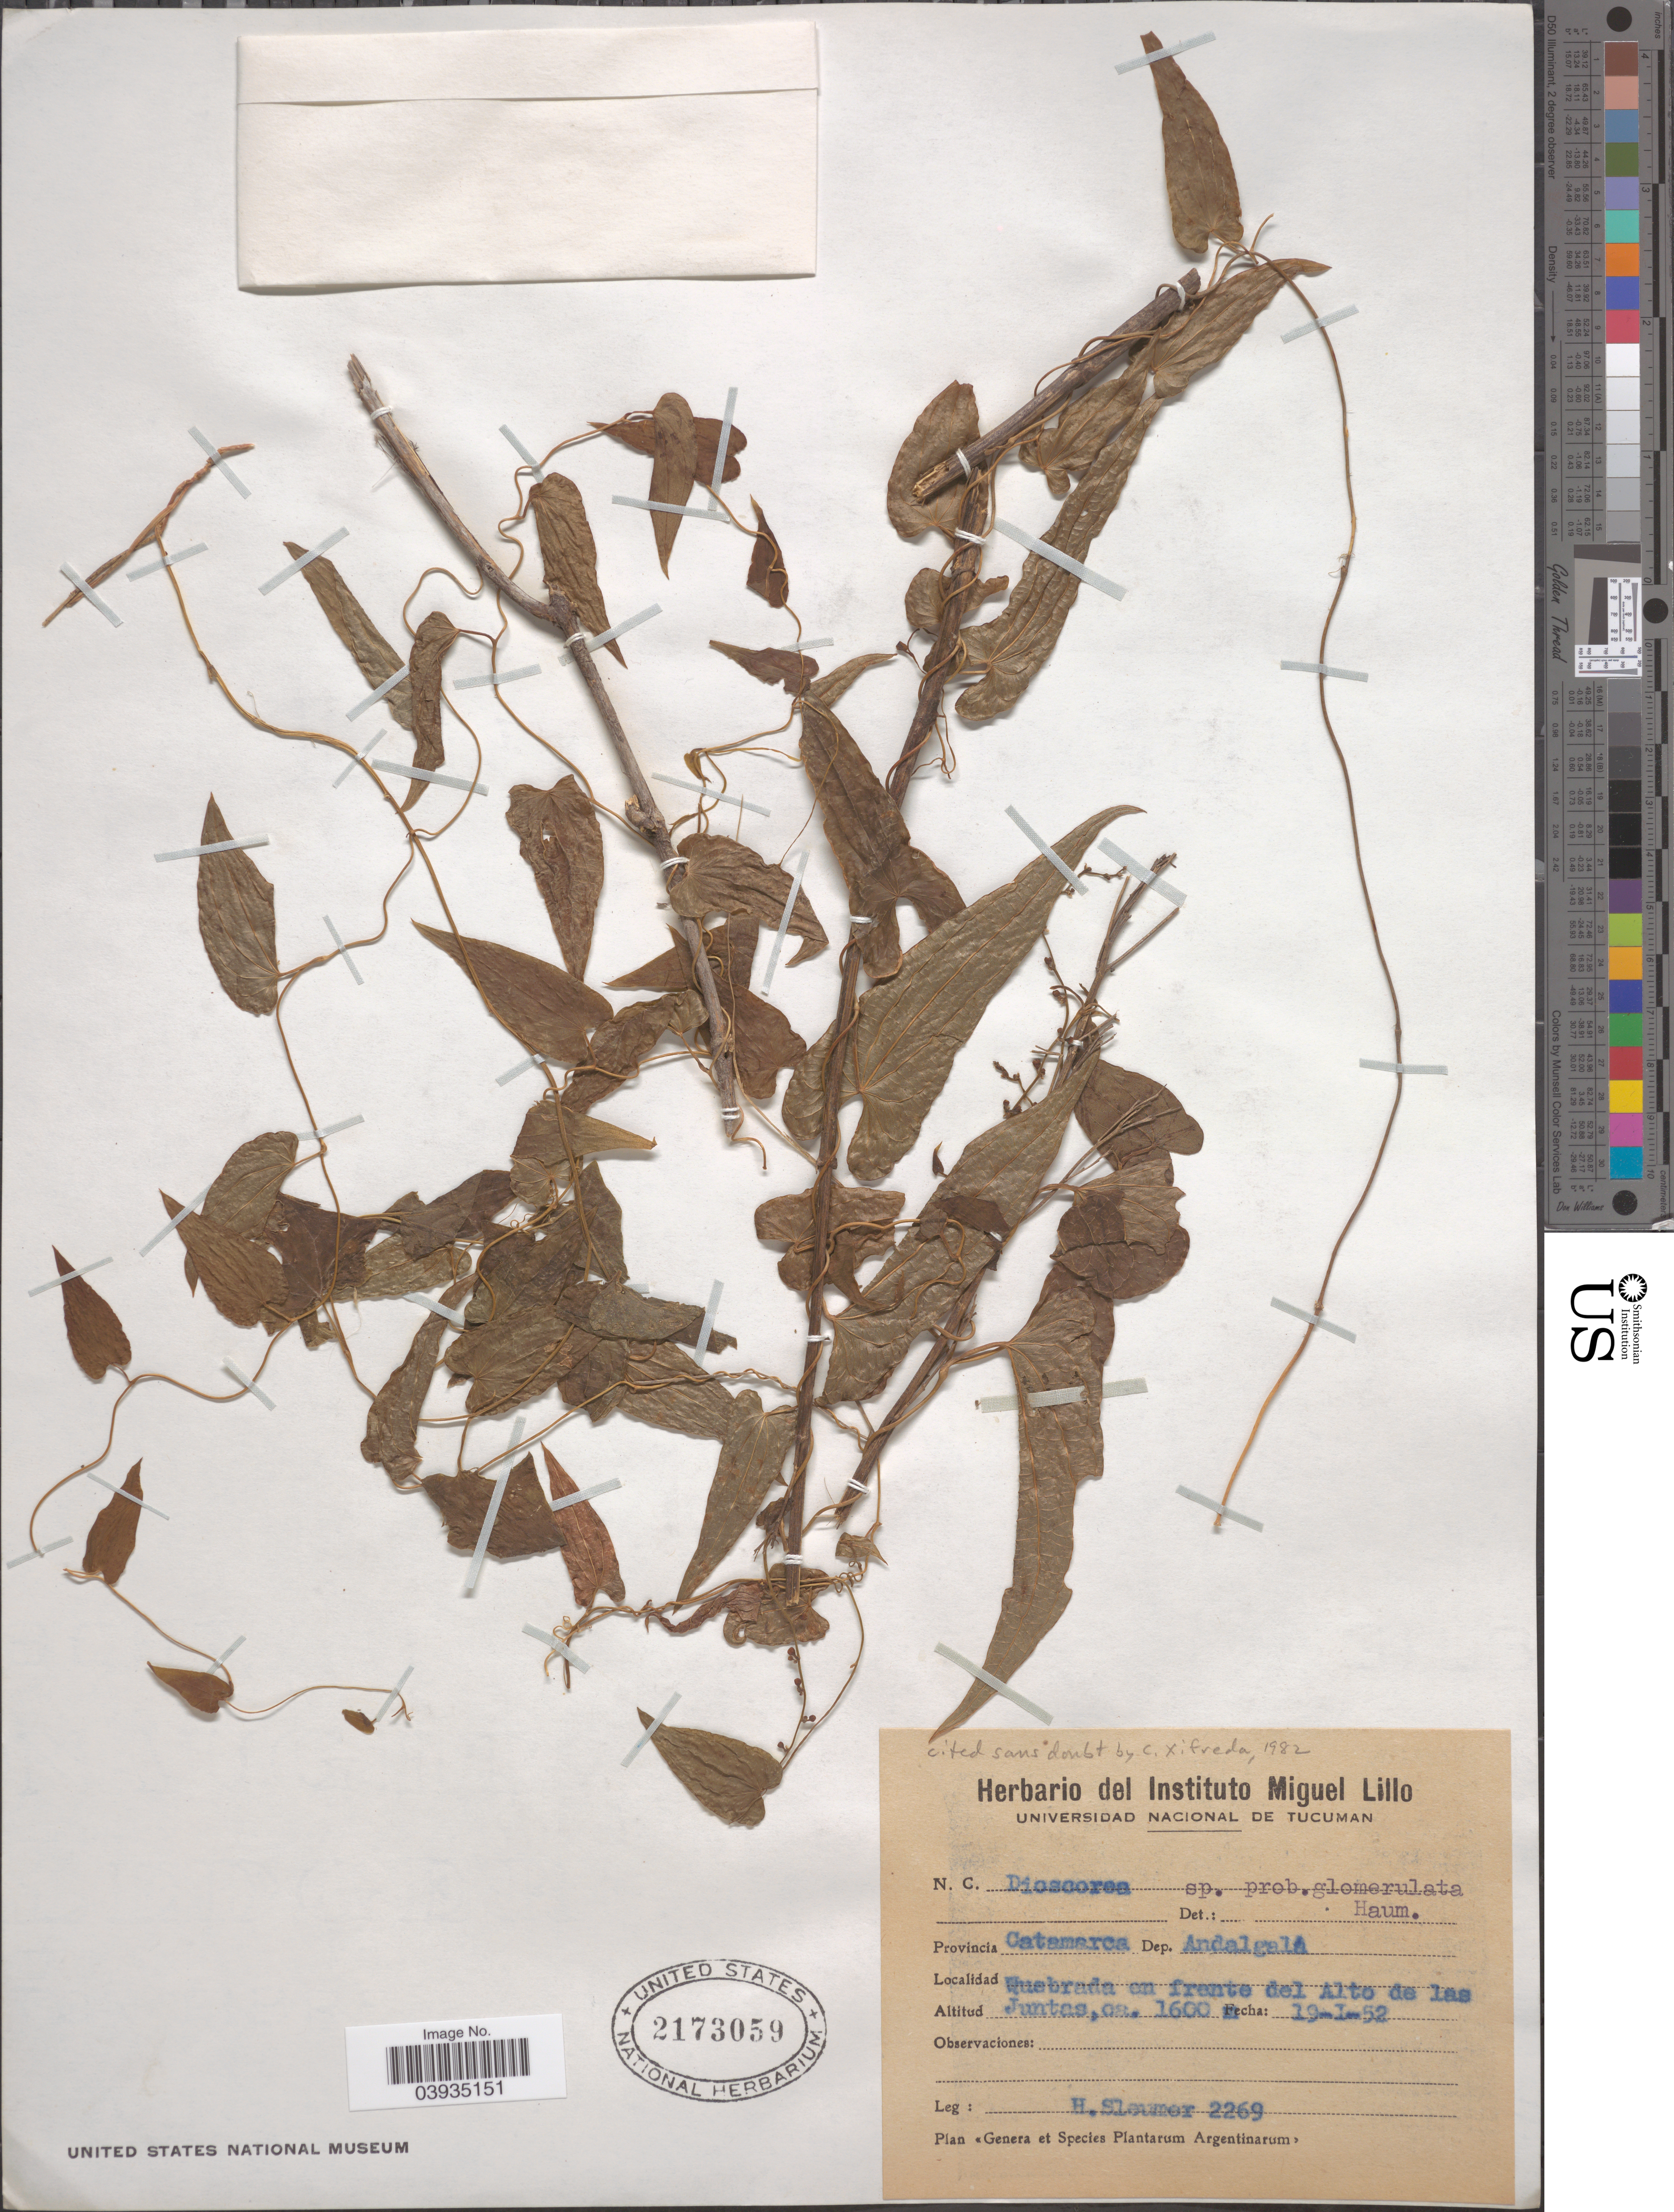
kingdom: Plantae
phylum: Tracheophyta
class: Liliopsida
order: Dioscoreales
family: Dioscoreaceae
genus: Dioscorea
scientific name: Dioscorea glomerulata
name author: Hauman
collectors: H. O. Sleumer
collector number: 2269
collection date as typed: Transcribed d/m/y: 19/1/52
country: Argentina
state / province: Catamarca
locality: Dep. Andalgala. Quebrada en frente del Alto de las Juntas.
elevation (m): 1600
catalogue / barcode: US 2173059